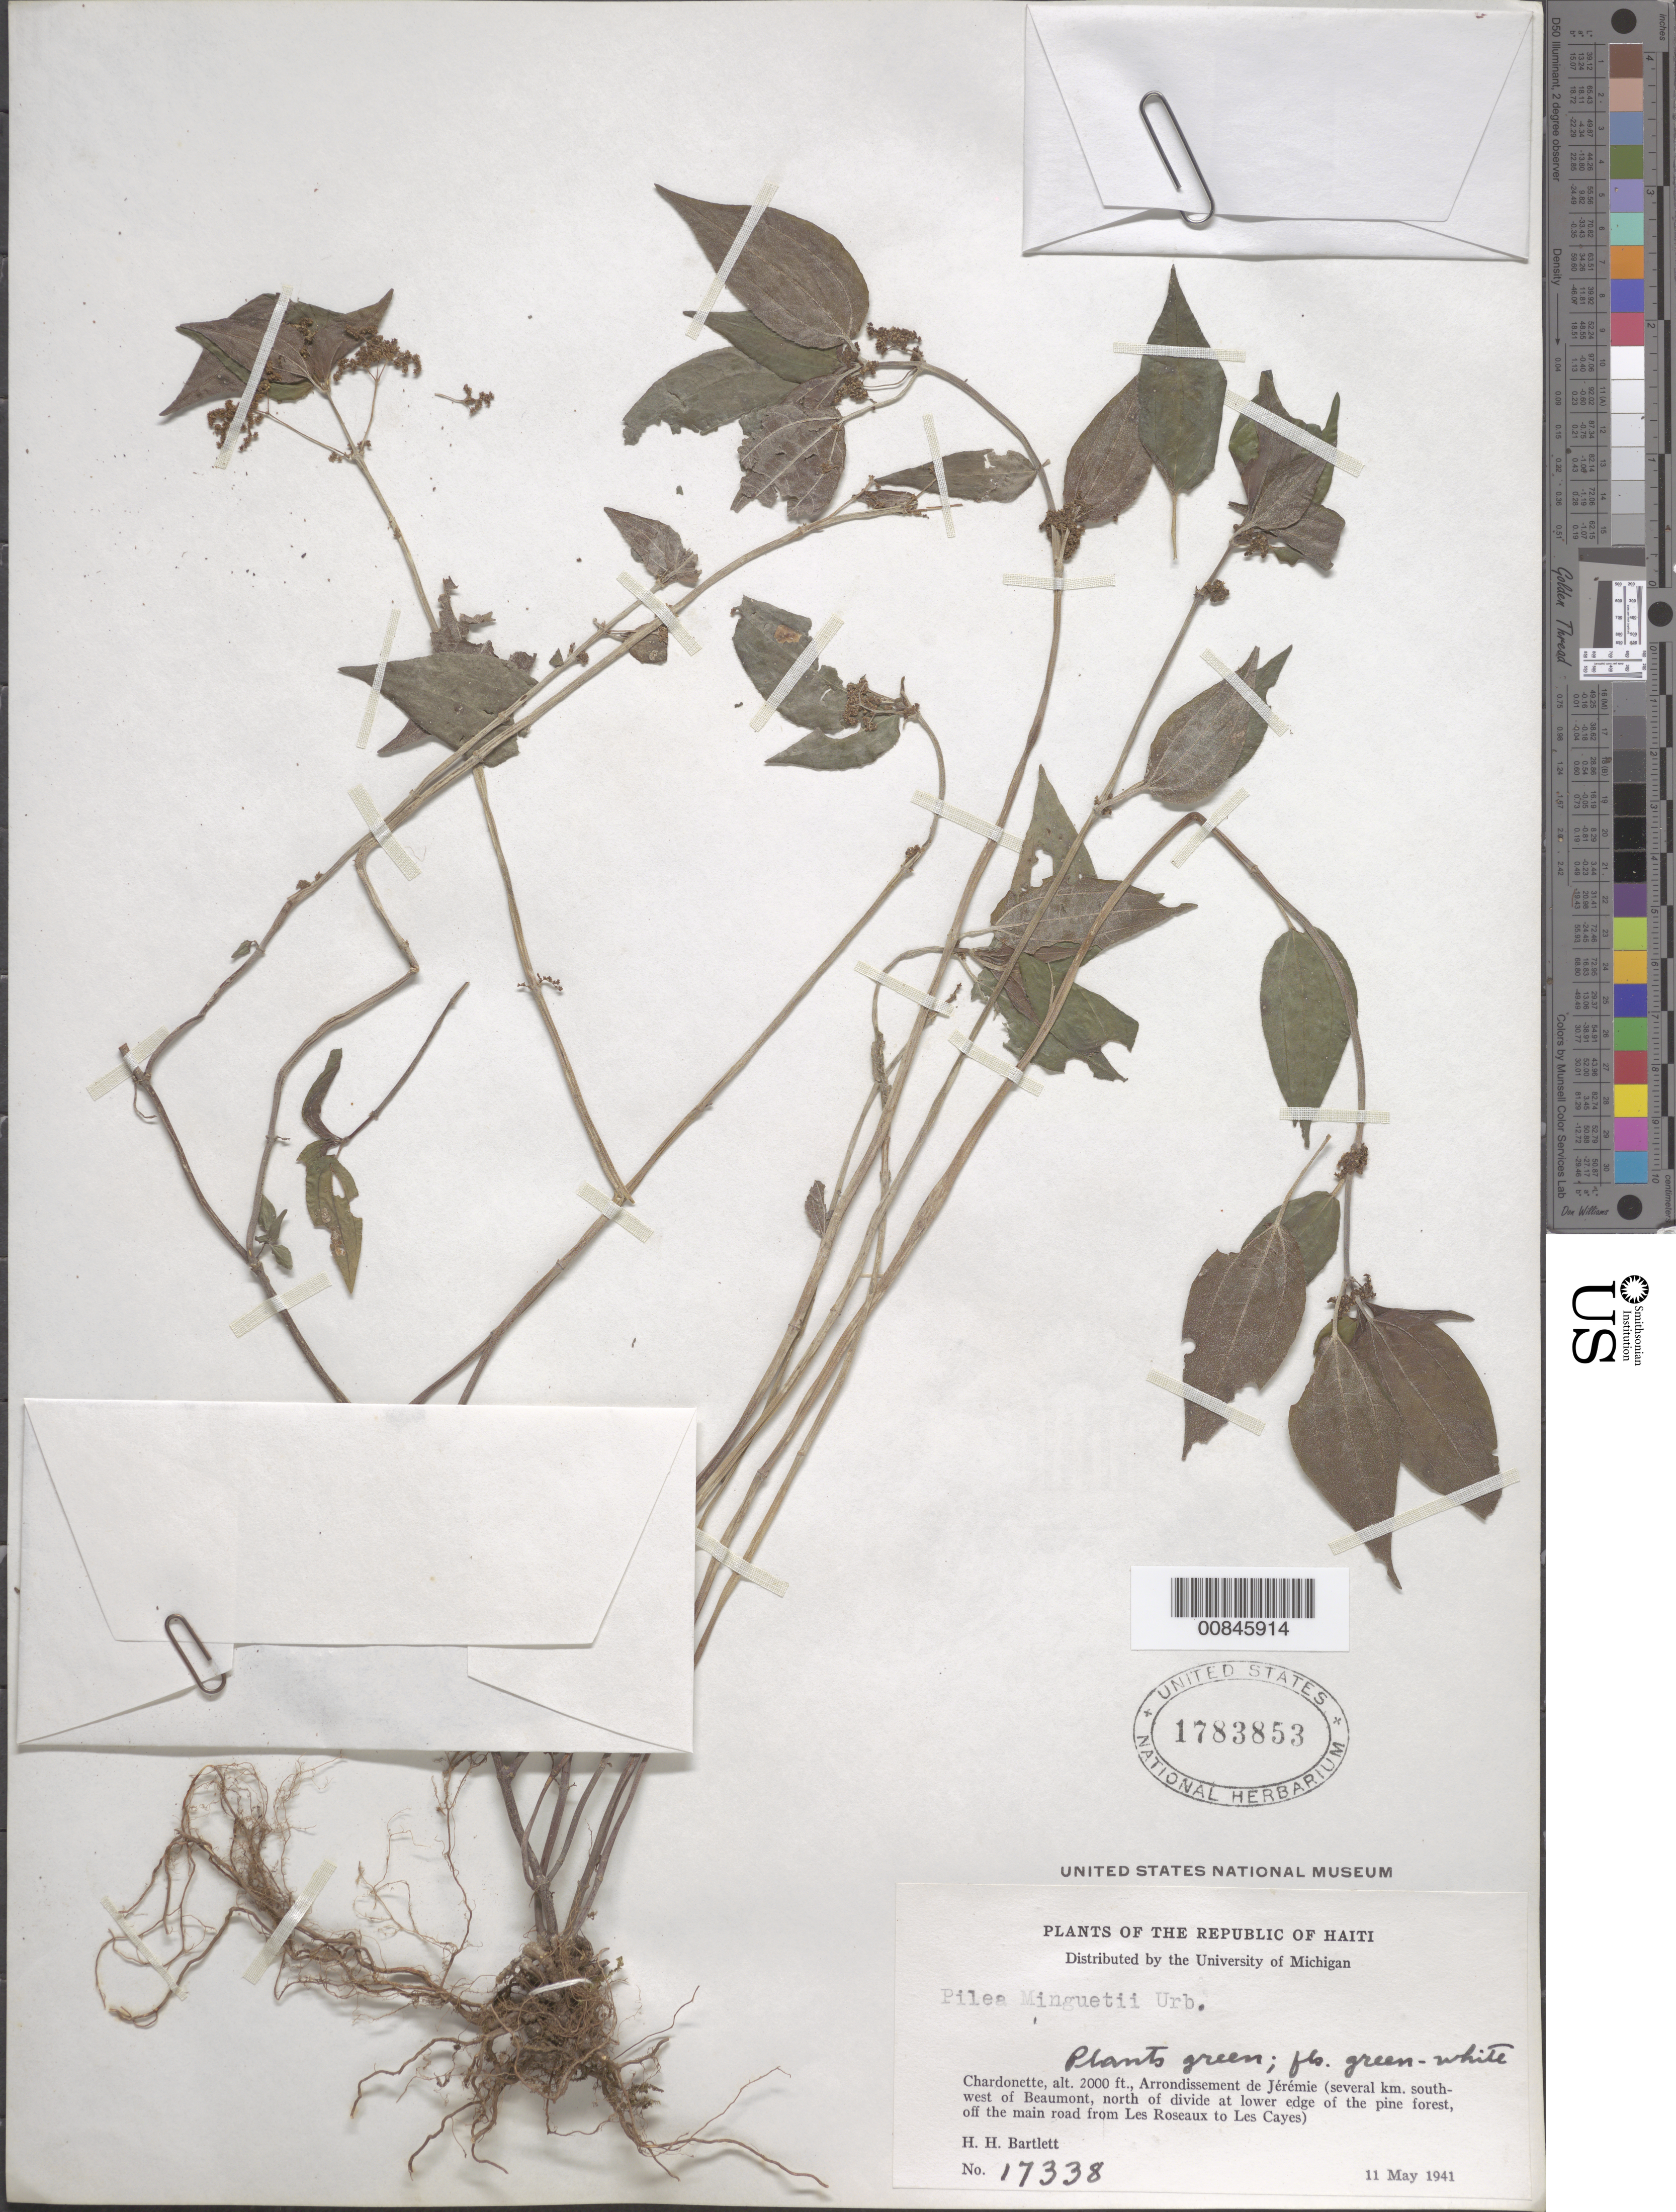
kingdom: Plantae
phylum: Tracheophyta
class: Magnoliopsida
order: Rosales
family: Urticaceae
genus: Pilea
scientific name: Pilea minguetii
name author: Urb.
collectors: H. H. Bartlett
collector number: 17338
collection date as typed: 11 May 1941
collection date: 1941-05-11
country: Haiti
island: Hispaniola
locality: Chardonette. Arrondissement de Jérémie (several km. southwest of Beaumont, north of divide at lower edge of the pine forest, off the main road from Les Roseaux to Les Cayes).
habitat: Lower edge of the pine forest, off the main road.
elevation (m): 610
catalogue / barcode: US 1783853